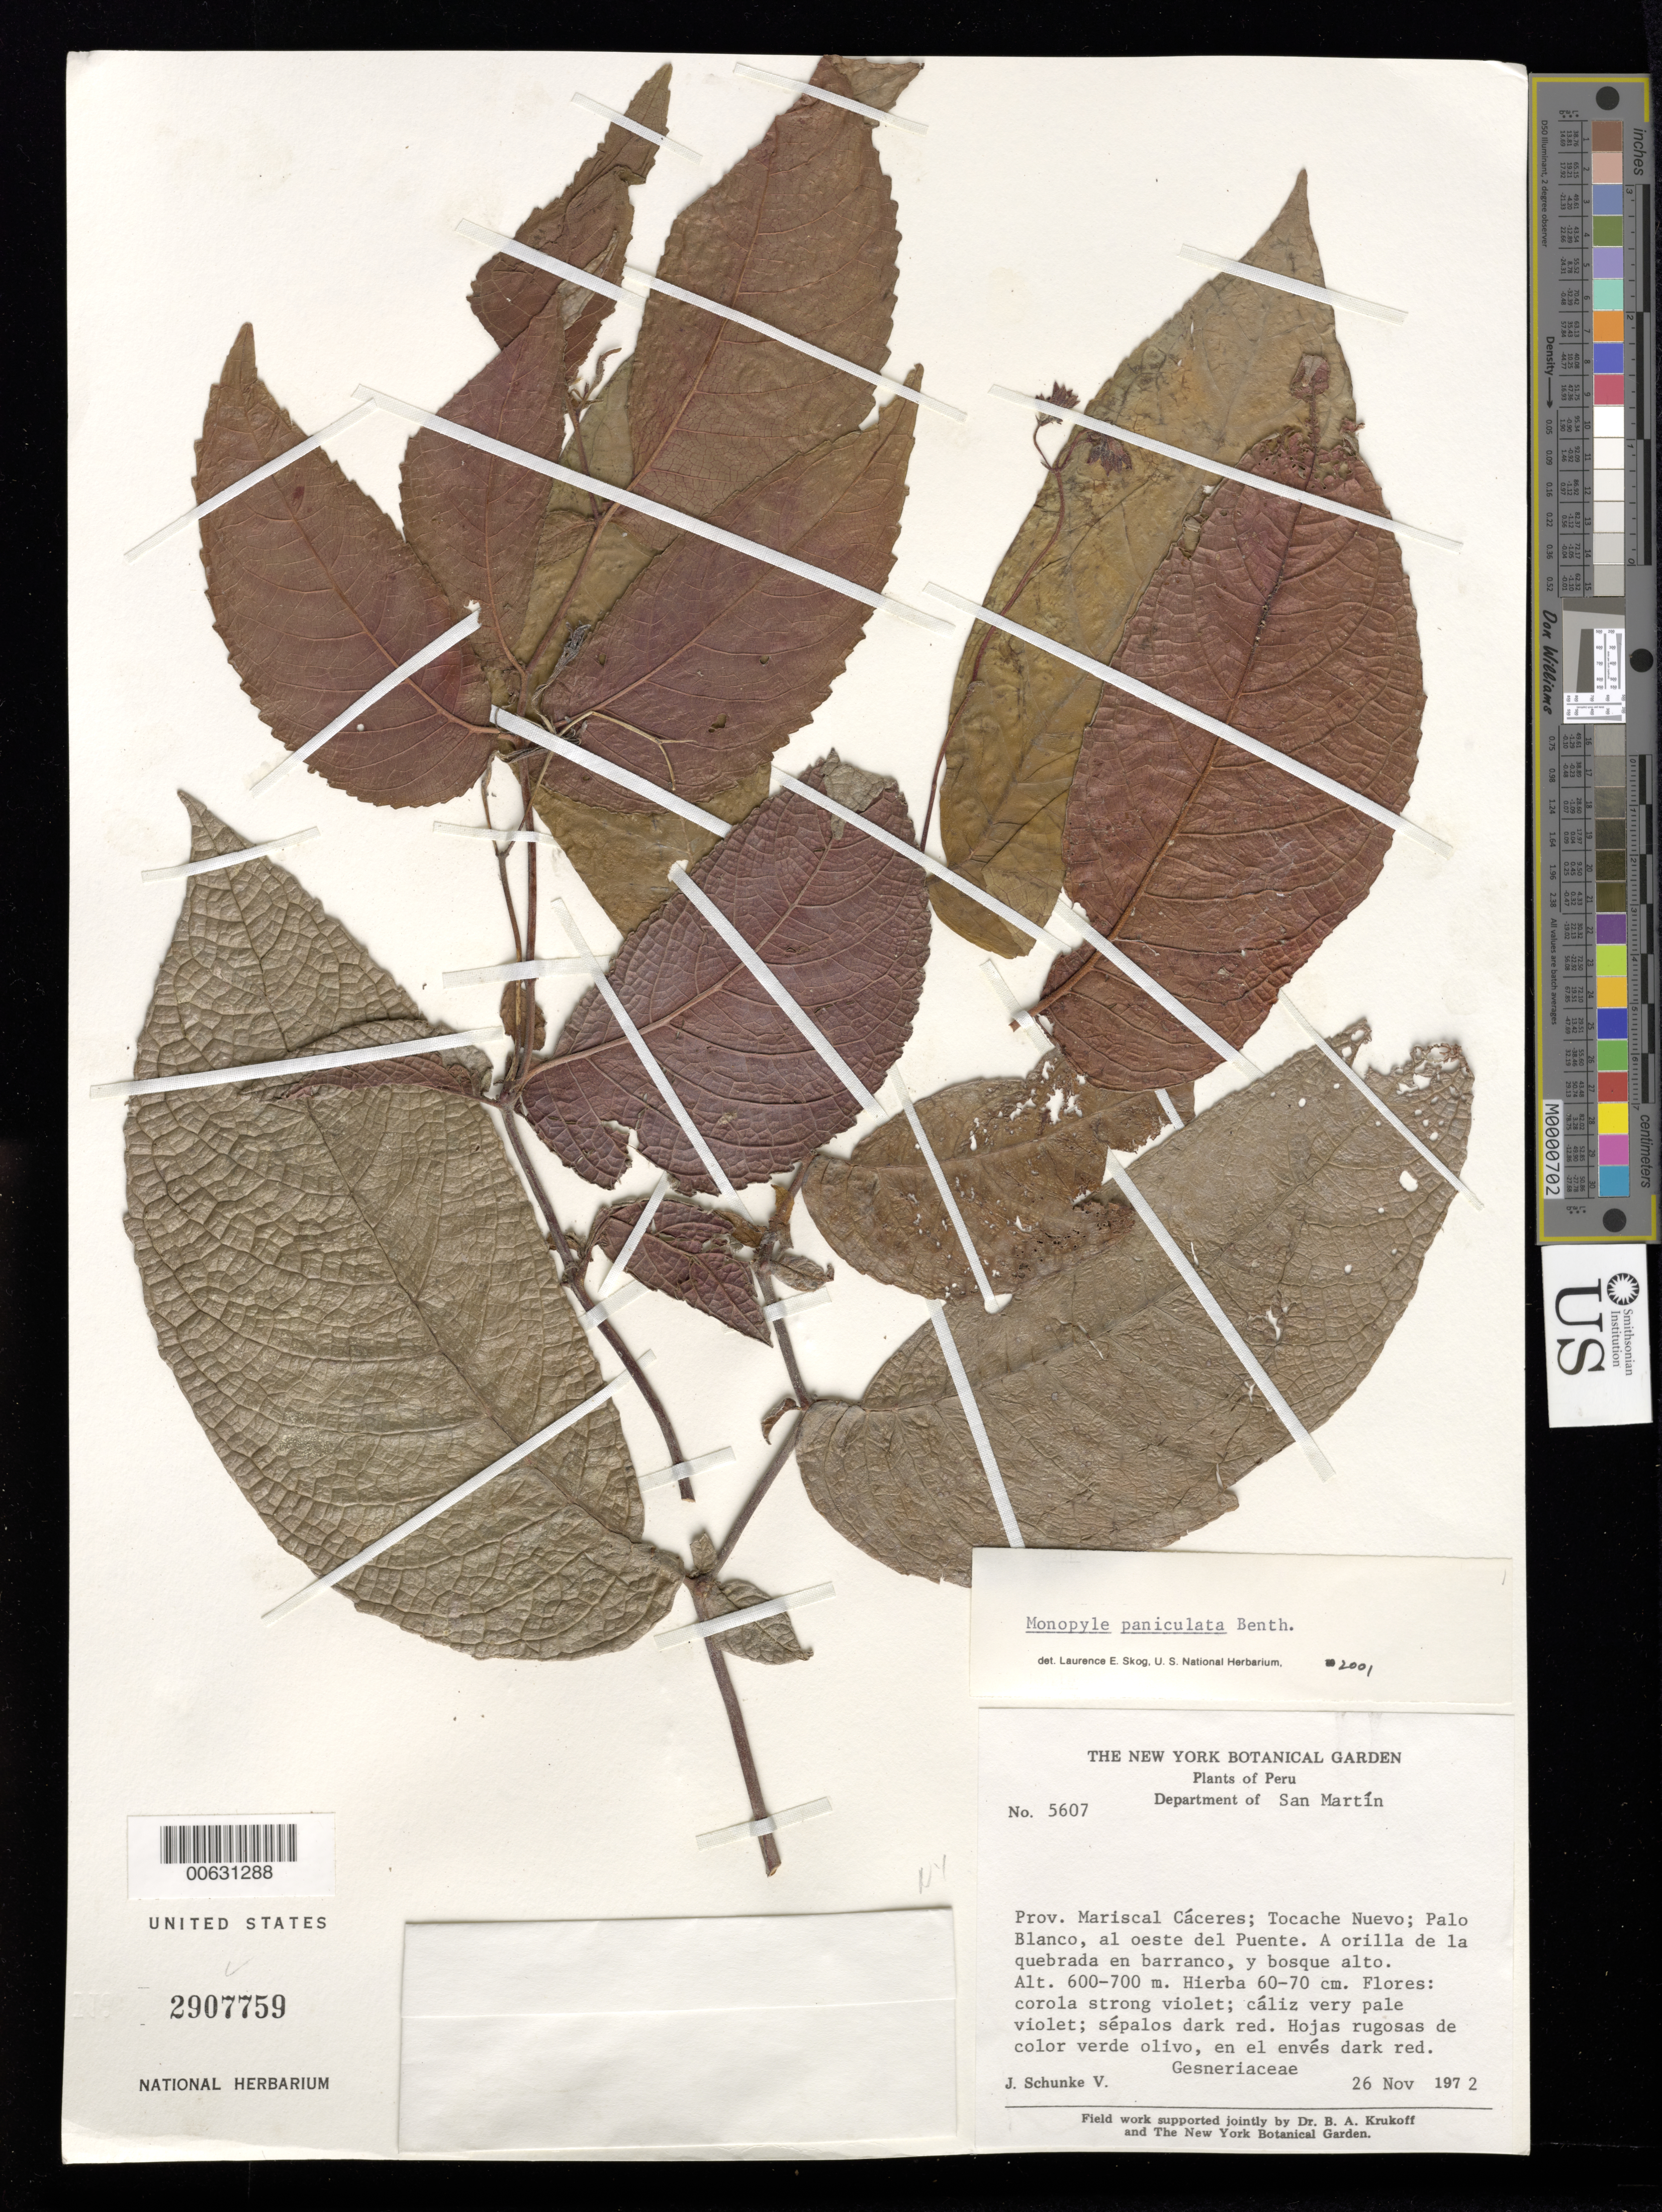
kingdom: Plantae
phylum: Tracheophyta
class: Magnoliopsida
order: Lamiales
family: Gesneriaceae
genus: Monopyle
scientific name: Monopyle paniculata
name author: Benth.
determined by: Skog, Laurence E.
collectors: J. Schunke Vigo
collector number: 5607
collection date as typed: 26 Nov 1972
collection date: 1972-11-26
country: Peru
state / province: San Martín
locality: Prov. Mariscal Cáceres, Tocache Nuevo; Palo Blanco, al oeste del Puente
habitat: A orilla de la quebrada en barranco, y bosque alto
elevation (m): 600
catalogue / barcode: US 2907759